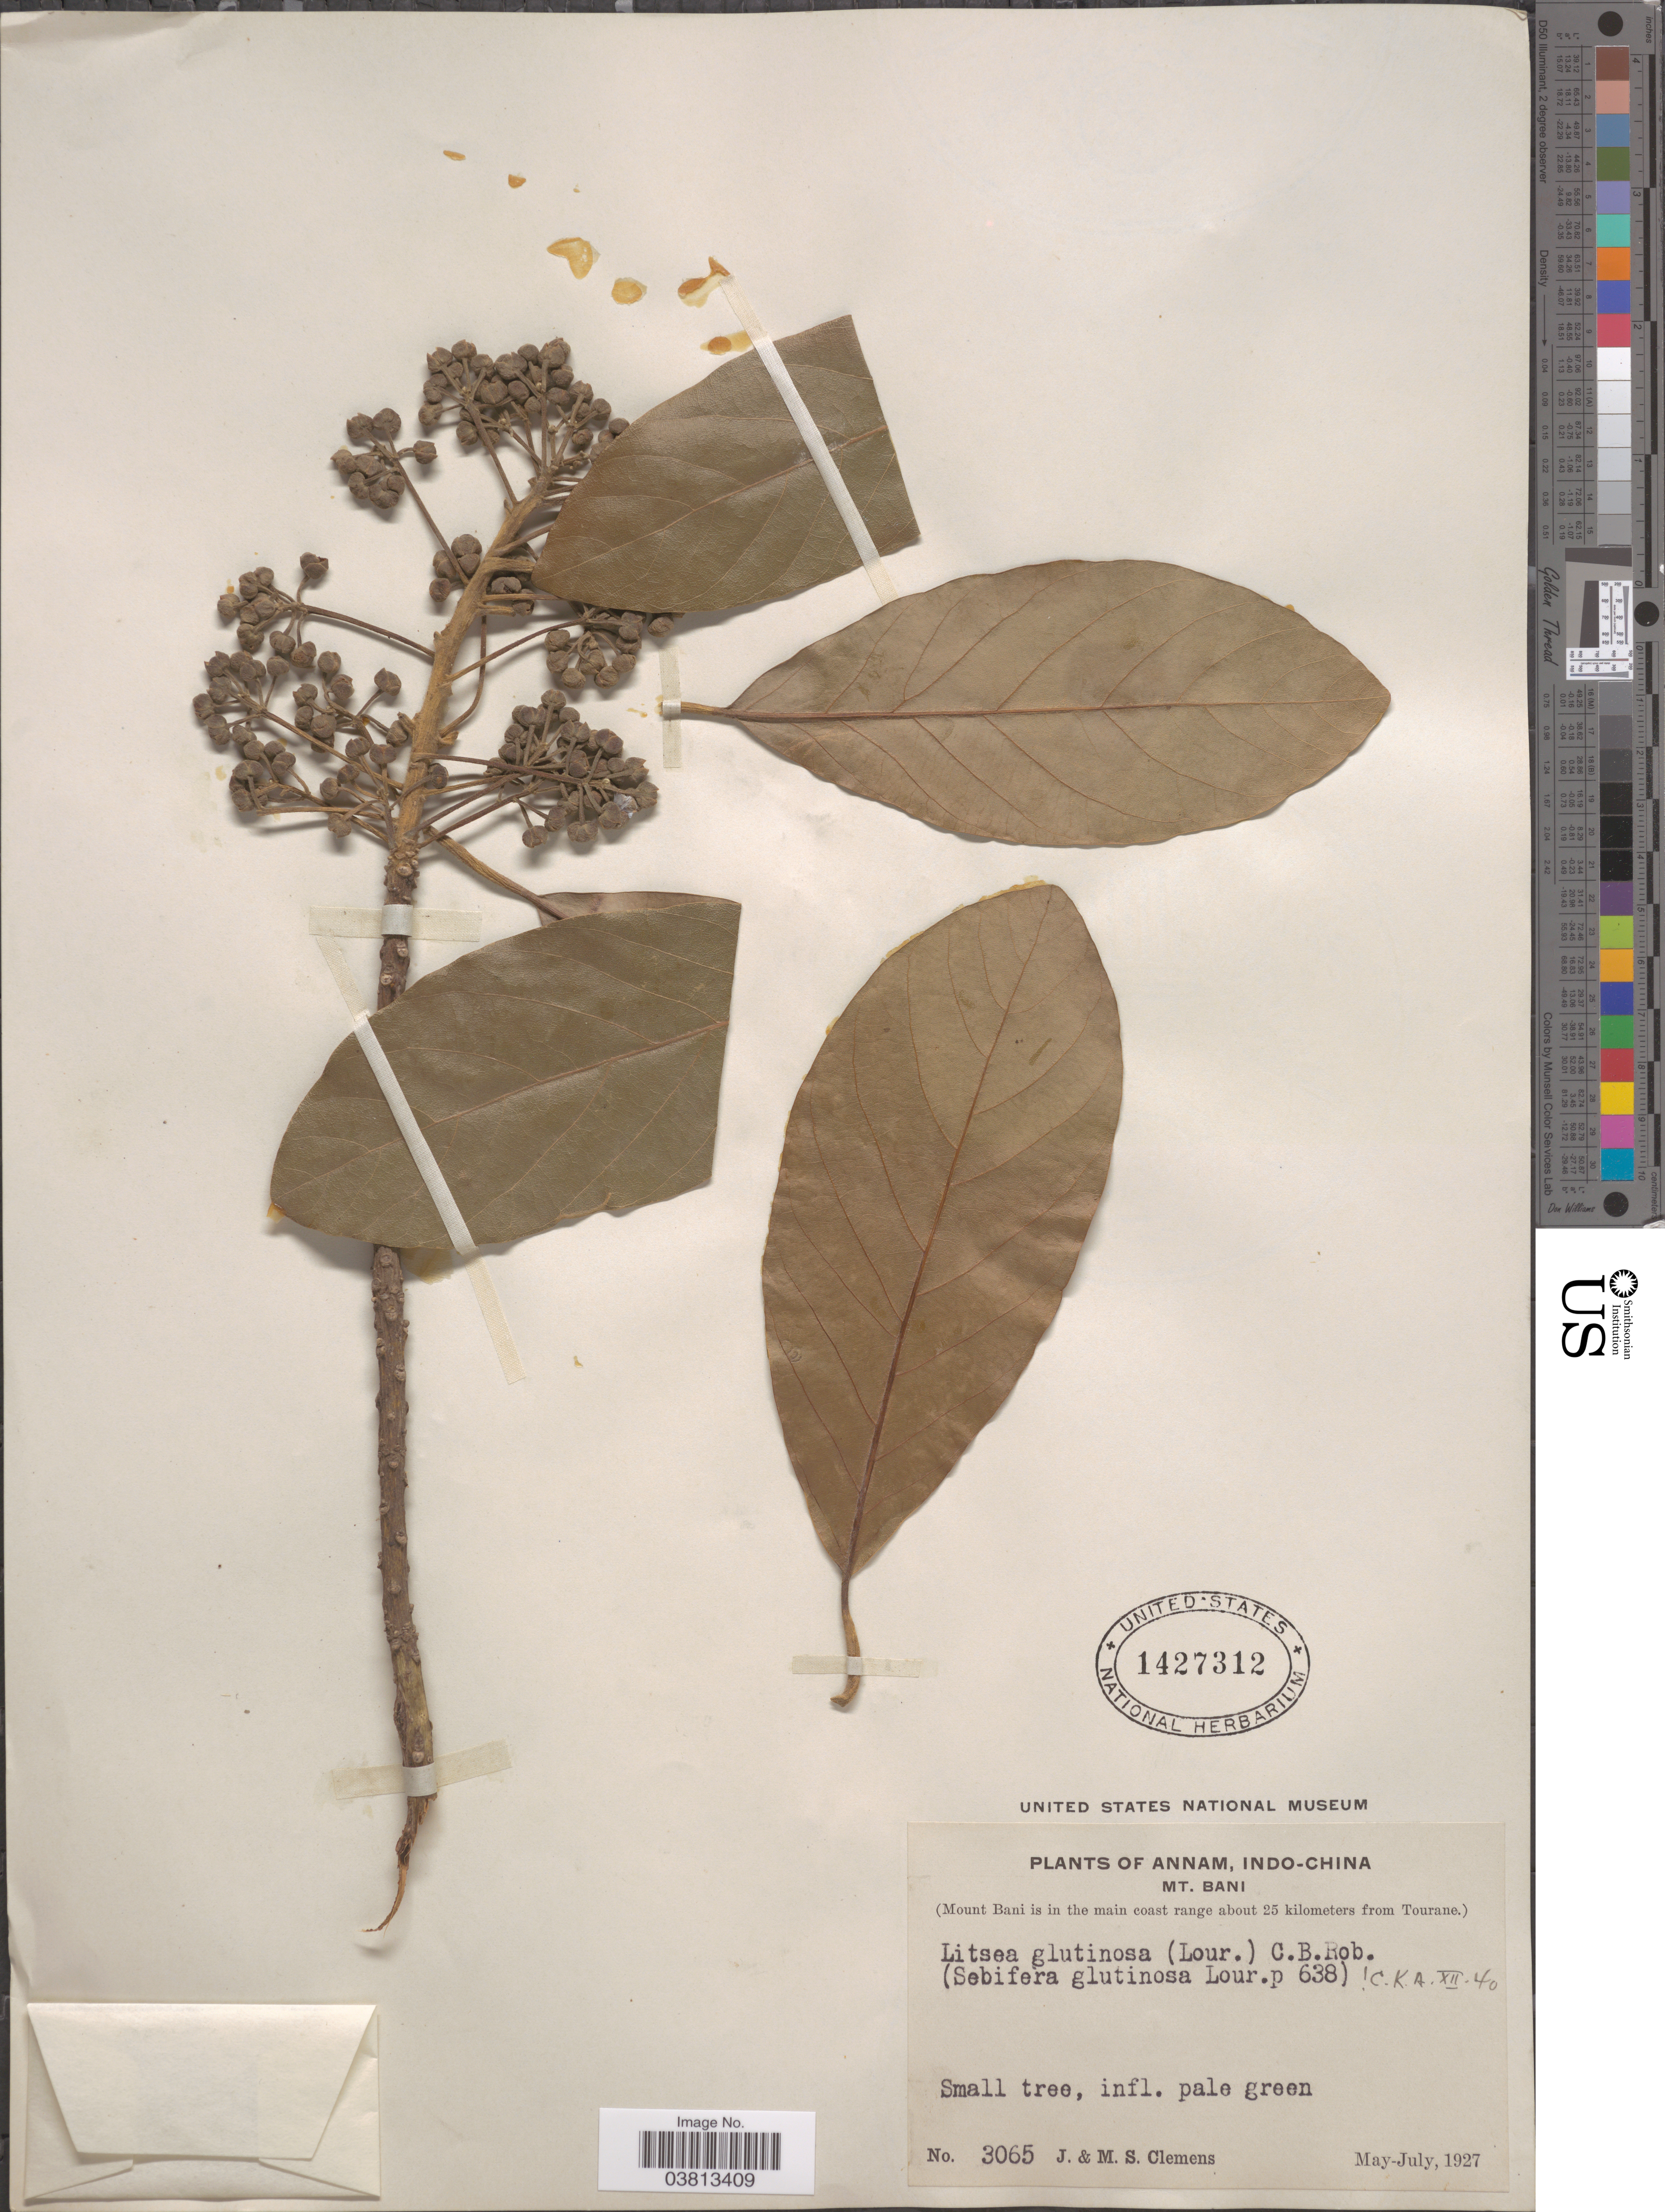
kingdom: Plantae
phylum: Tracheophyta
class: Magnoliopsida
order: Laurales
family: Lauraceae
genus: Litsea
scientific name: Litsea glutinosa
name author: (Lour.) C.B. Rob.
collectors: J. Clemens & M. S. Clemens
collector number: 3065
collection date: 1927-05/1927-07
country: Vietnam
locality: Annam, Indo-China. Mt. Bani (Mount Bani is in the main coast range about 25 kilometers from Tourane).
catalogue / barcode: US 1427312